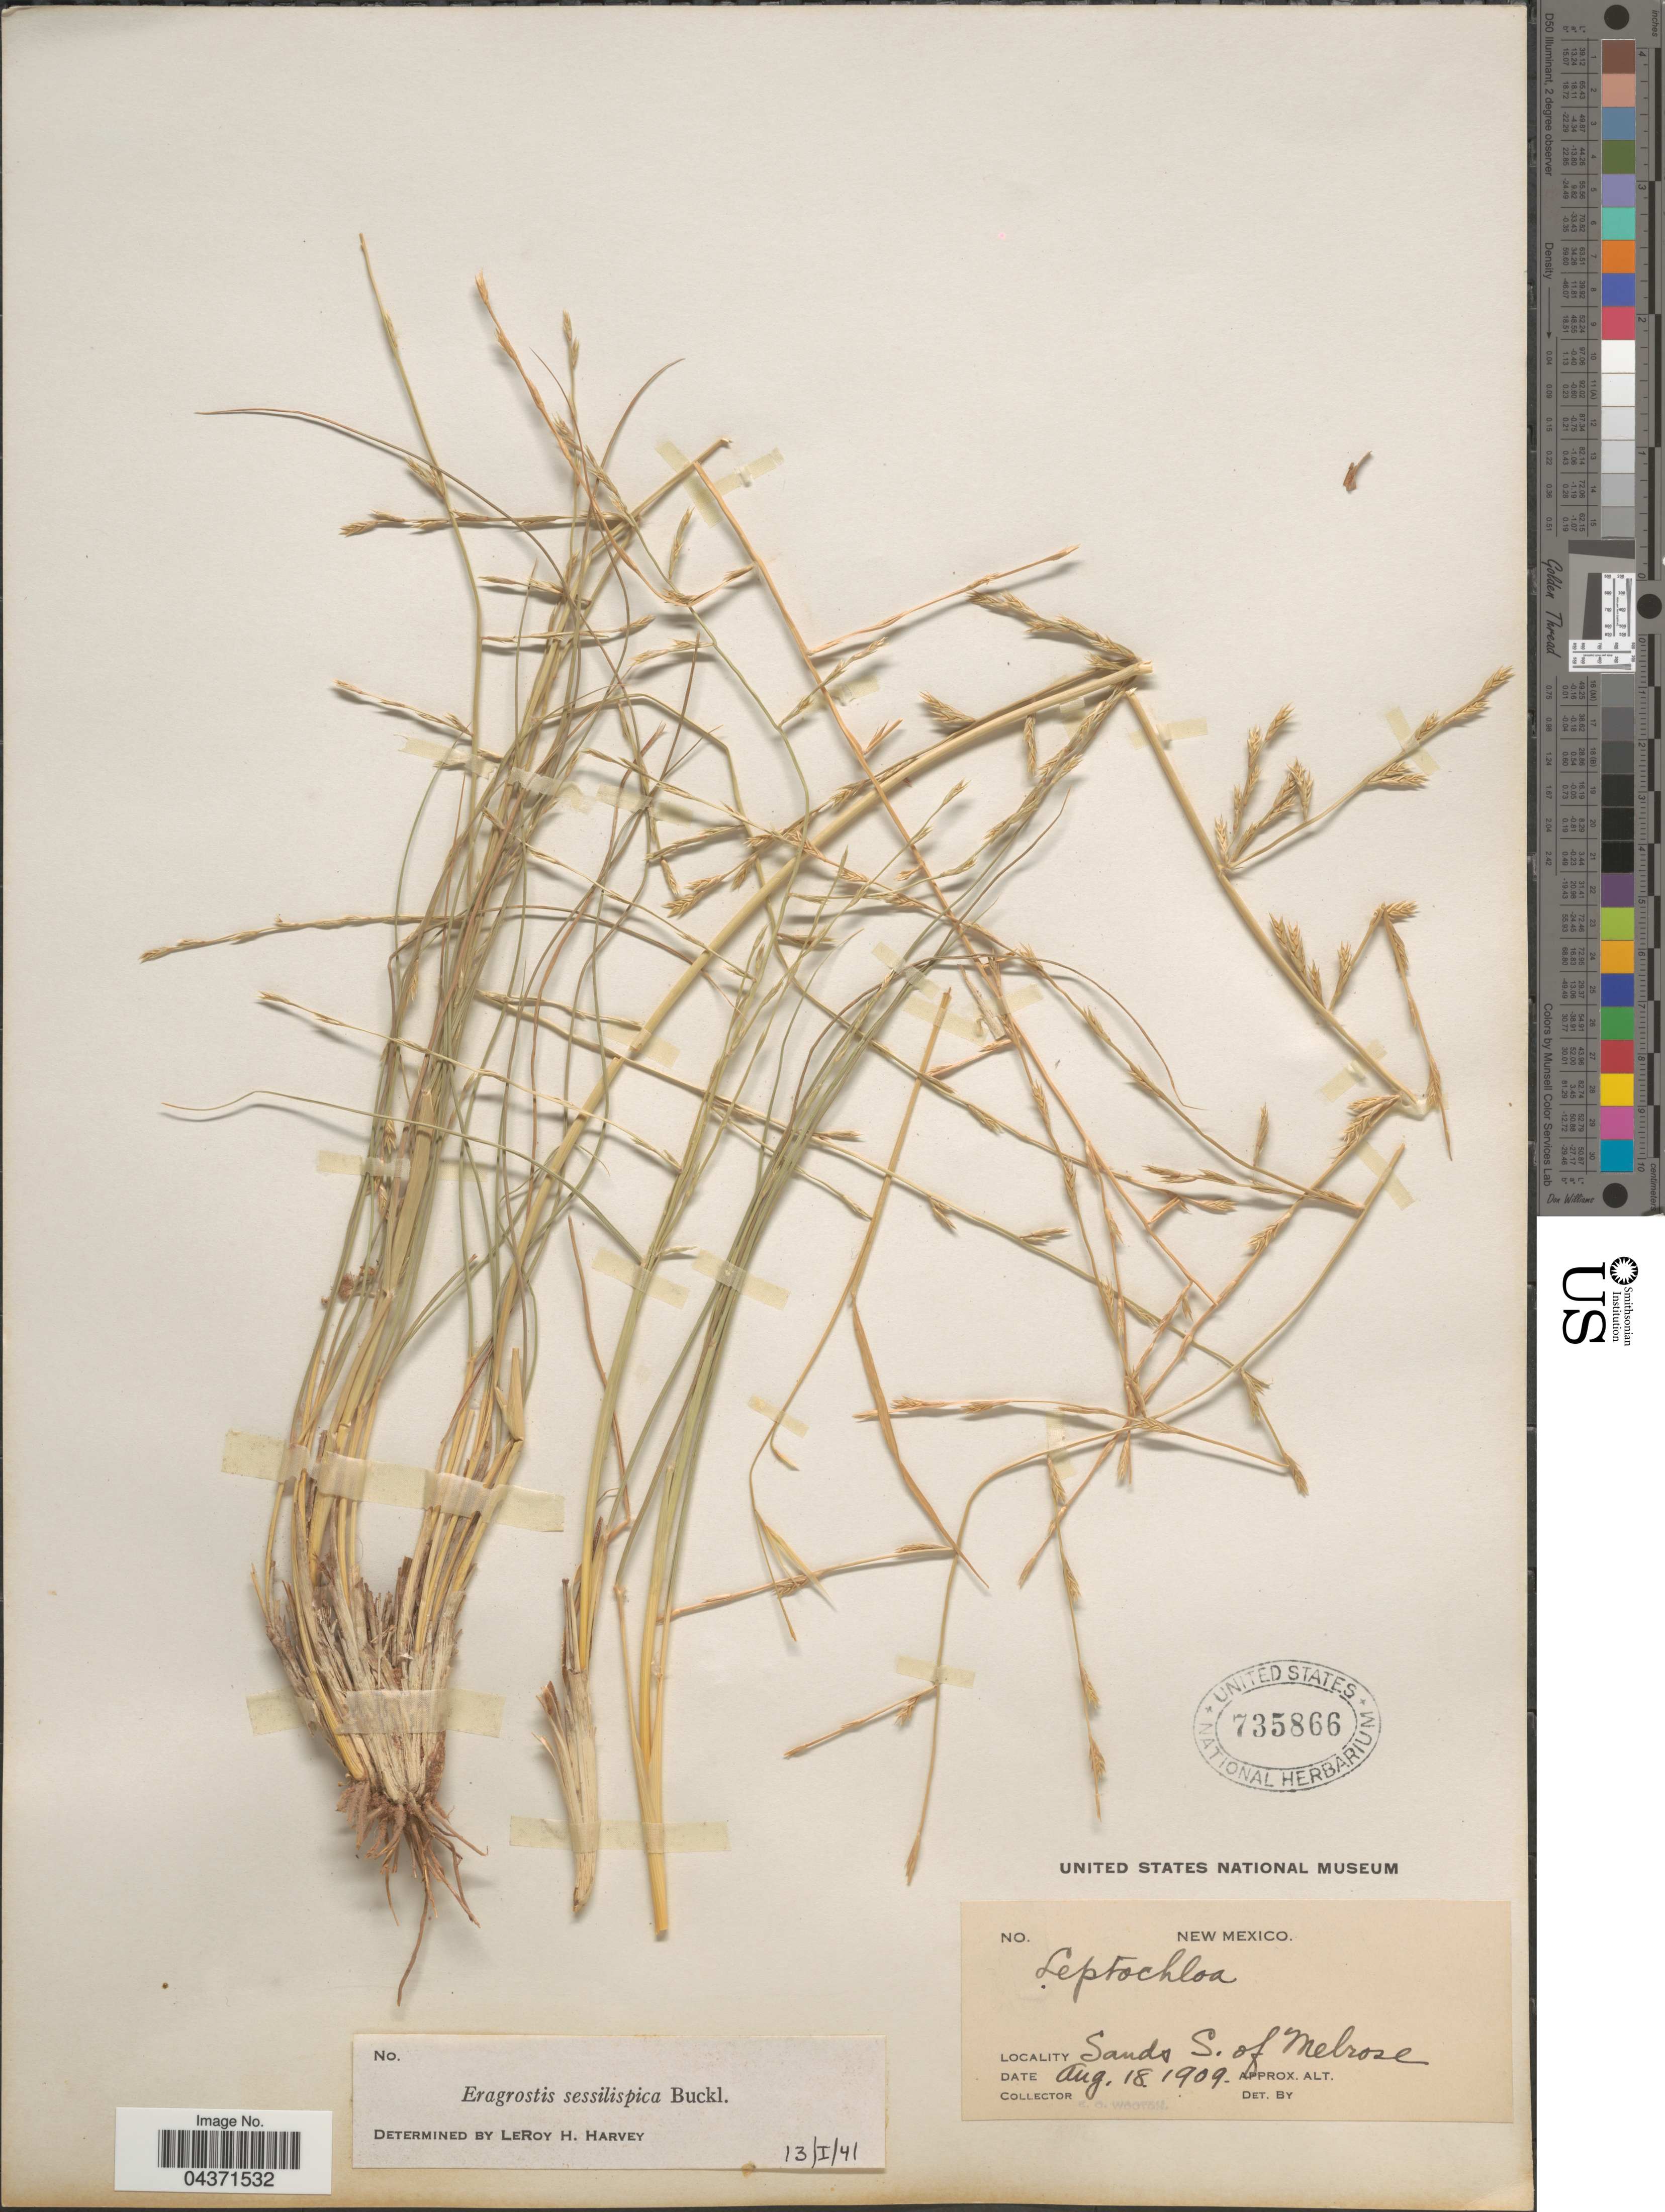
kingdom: Plantae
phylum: Tracheophyta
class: Liliopsida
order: Poales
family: Poaceae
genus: Eragrostis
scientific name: Eragrostis sessilispica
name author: Buckley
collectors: E. O. Wooton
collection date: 1909-08-18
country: United States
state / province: New Mexico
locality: Sands S. of Melrose.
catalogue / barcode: US 735866